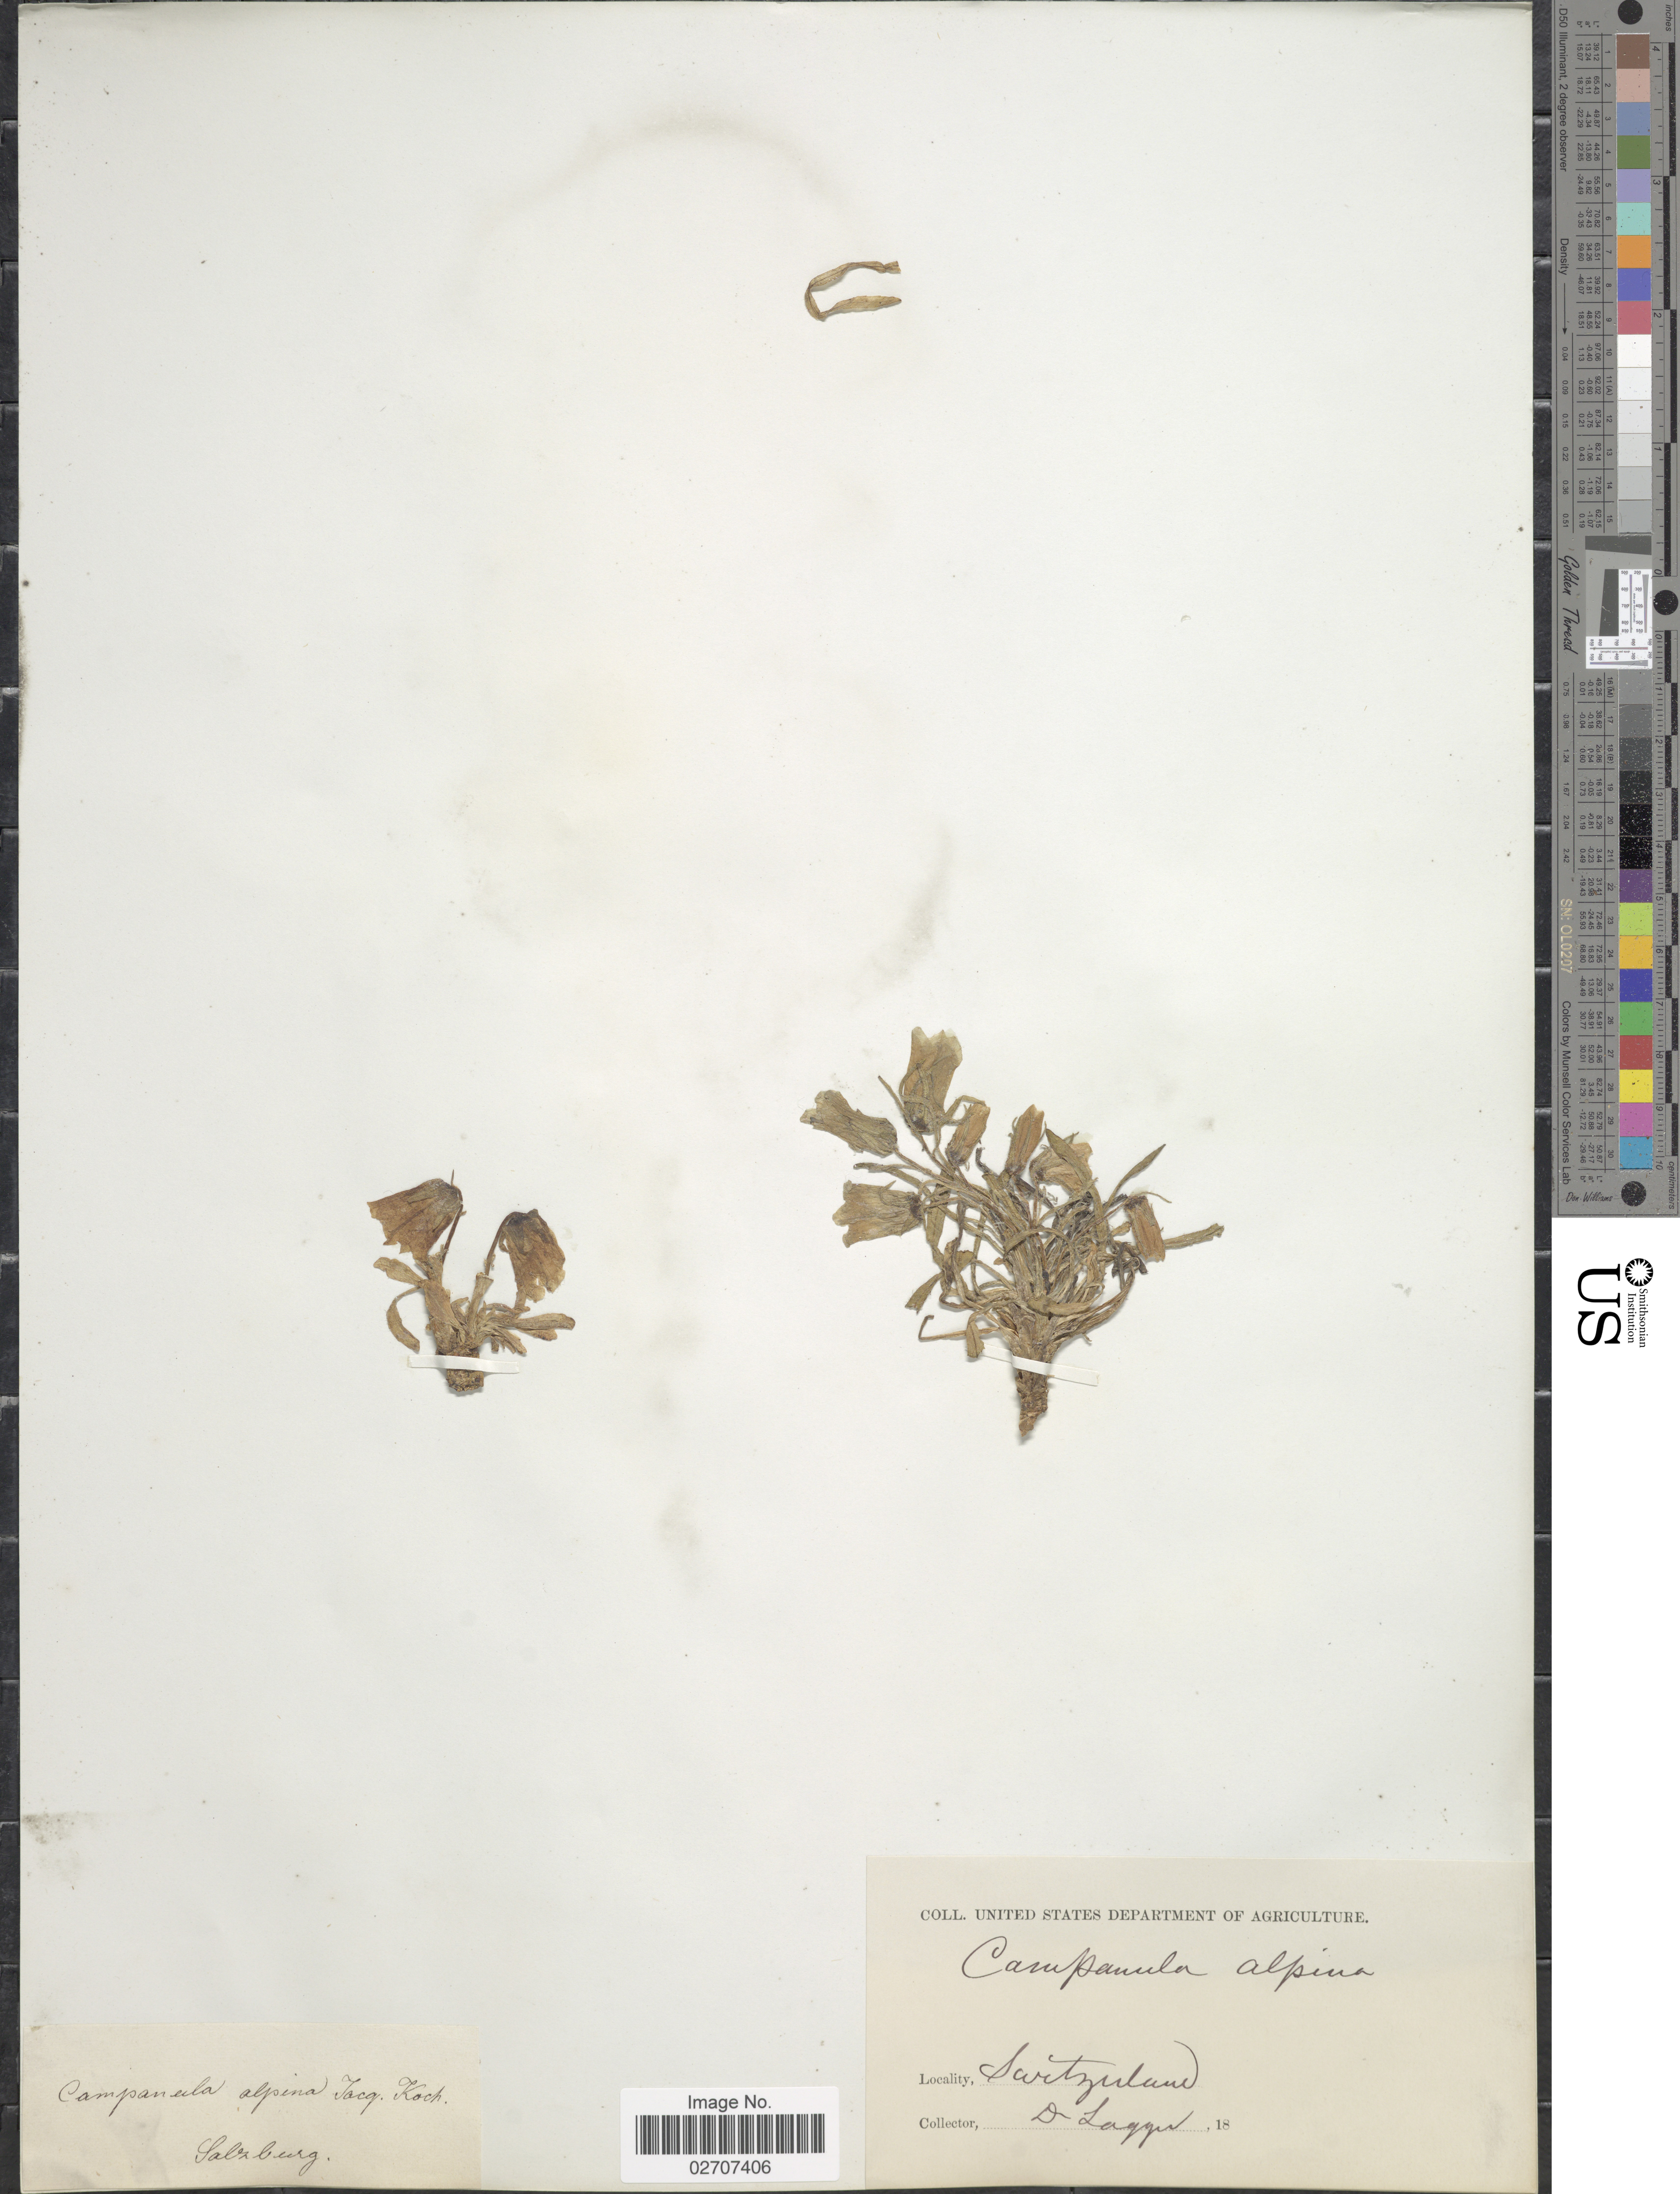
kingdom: Plantae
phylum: Tracheophyta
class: Magnoliopsida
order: Asterales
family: Campanulaceae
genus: Campanula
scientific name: Campanula alpina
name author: Jacq.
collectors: D. Lagger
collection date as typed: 18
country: Austria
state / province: Salzburg